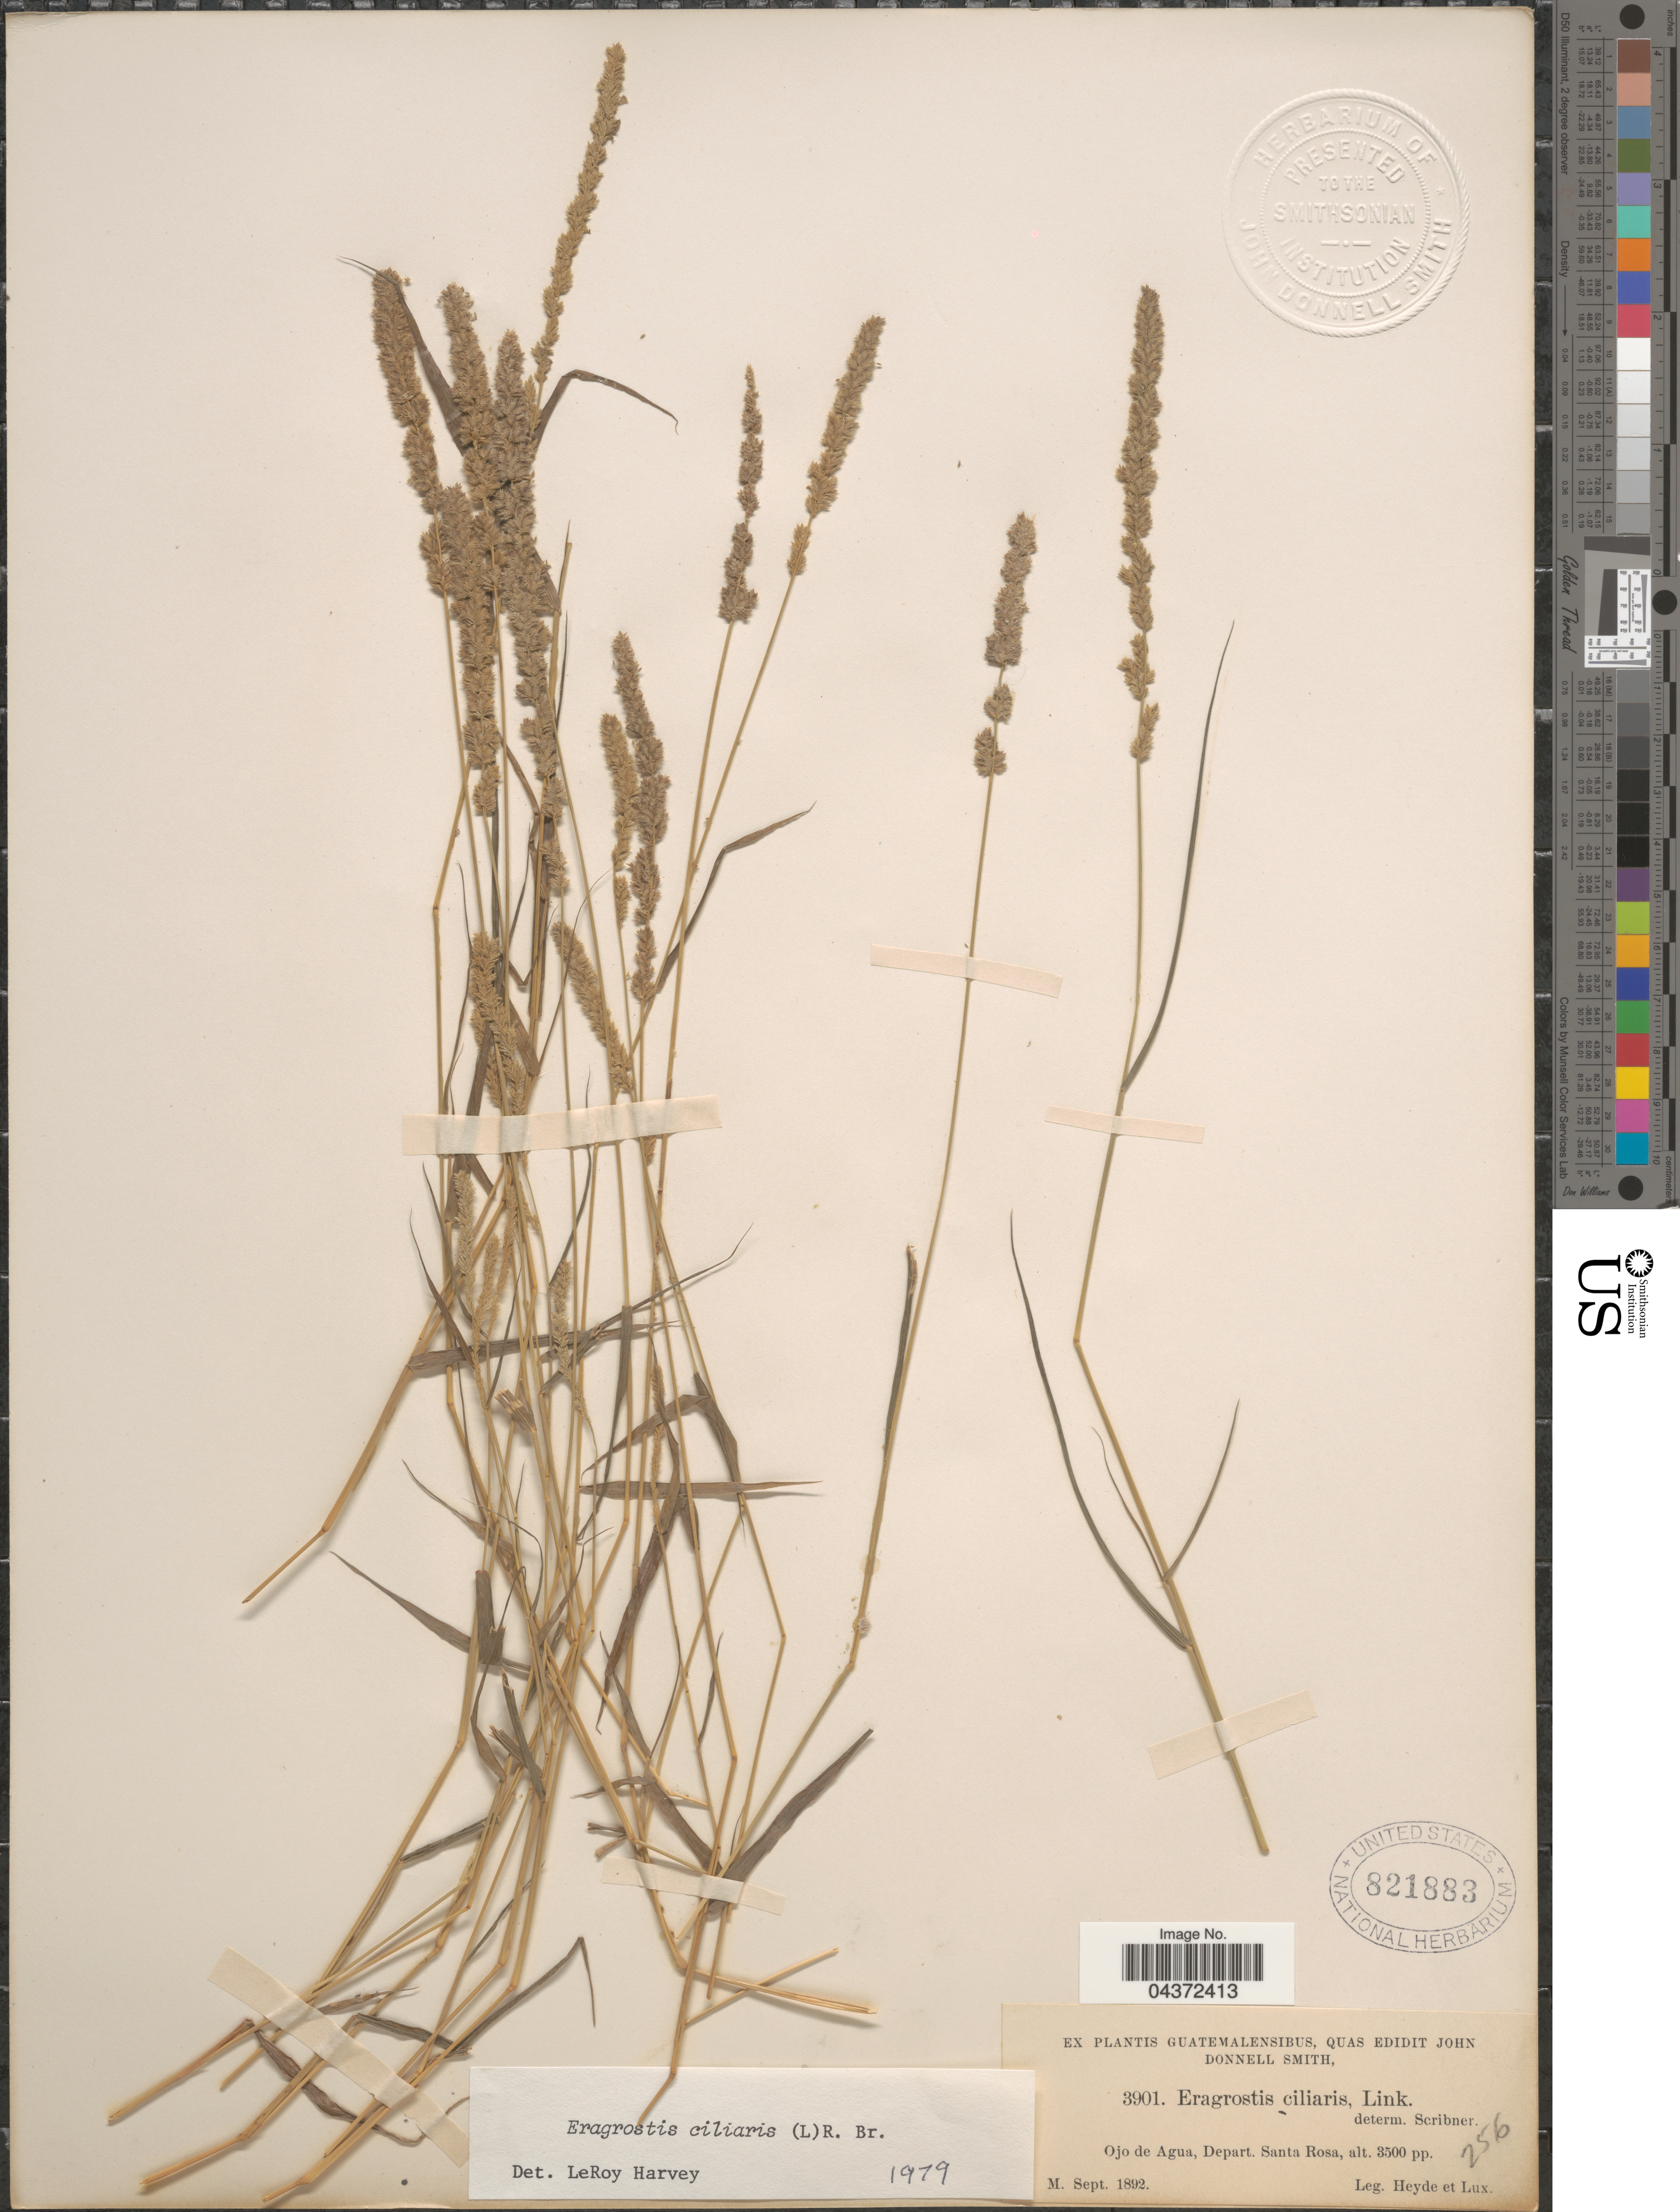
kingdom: Plantae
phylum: Tracheophyta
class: Liliopsida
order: Poales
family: Poaceae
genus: Eragrostis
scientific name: Eragrostis ciliaris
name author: (L.) R. Br.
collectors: Heyde & Lux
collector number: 3901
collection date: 1892-09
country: Guatemala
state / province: Santa Rosa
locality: Ojo de Agua, Depart. Santa Rosa.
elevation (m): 1067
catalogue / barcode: US 821883